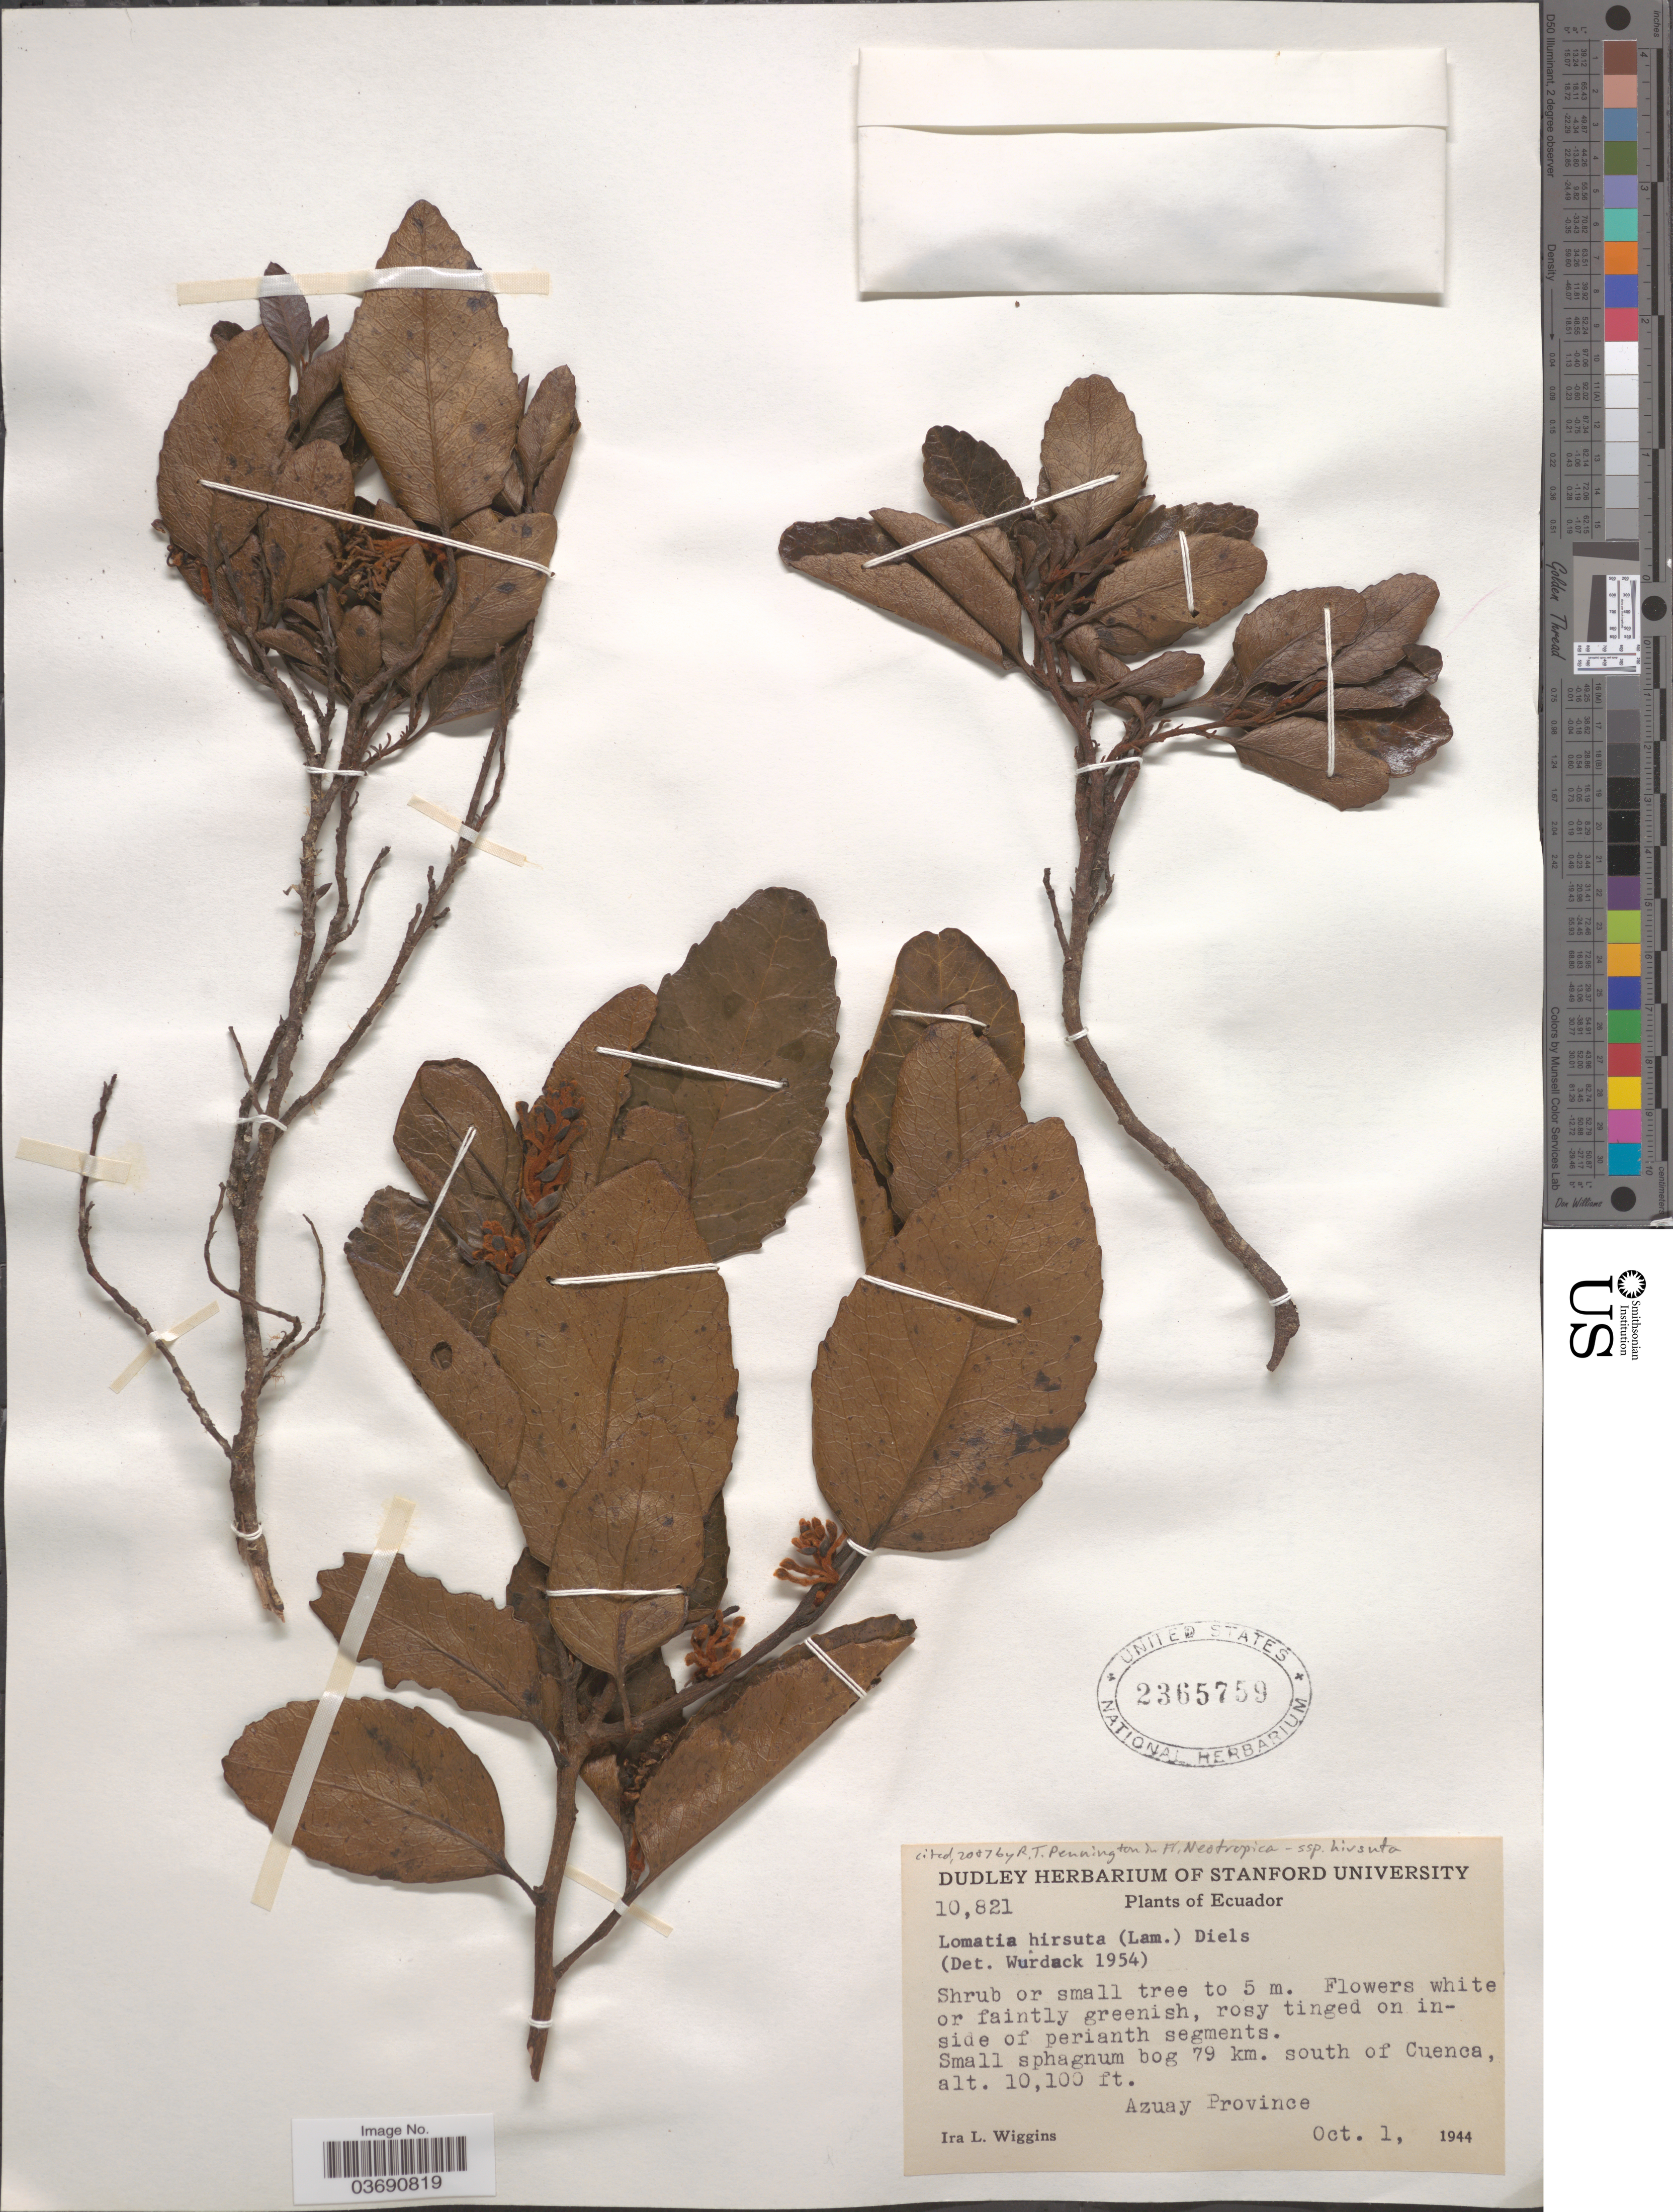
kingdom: Plantae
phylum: Tracheophyta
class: Magnoliopsida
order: Proteales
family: Proteaceae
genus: Lomatia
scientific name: Lomatia hirsuta subsp. hirsuta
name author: (Lam.) Diels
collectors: I. L. Wiggins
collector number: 10821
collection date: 1944-10-01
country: Ecuador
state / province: Azuay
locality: Small sphagnum bog 79 km. south of Cuenca.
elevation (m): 3078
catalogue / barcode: US 2365759